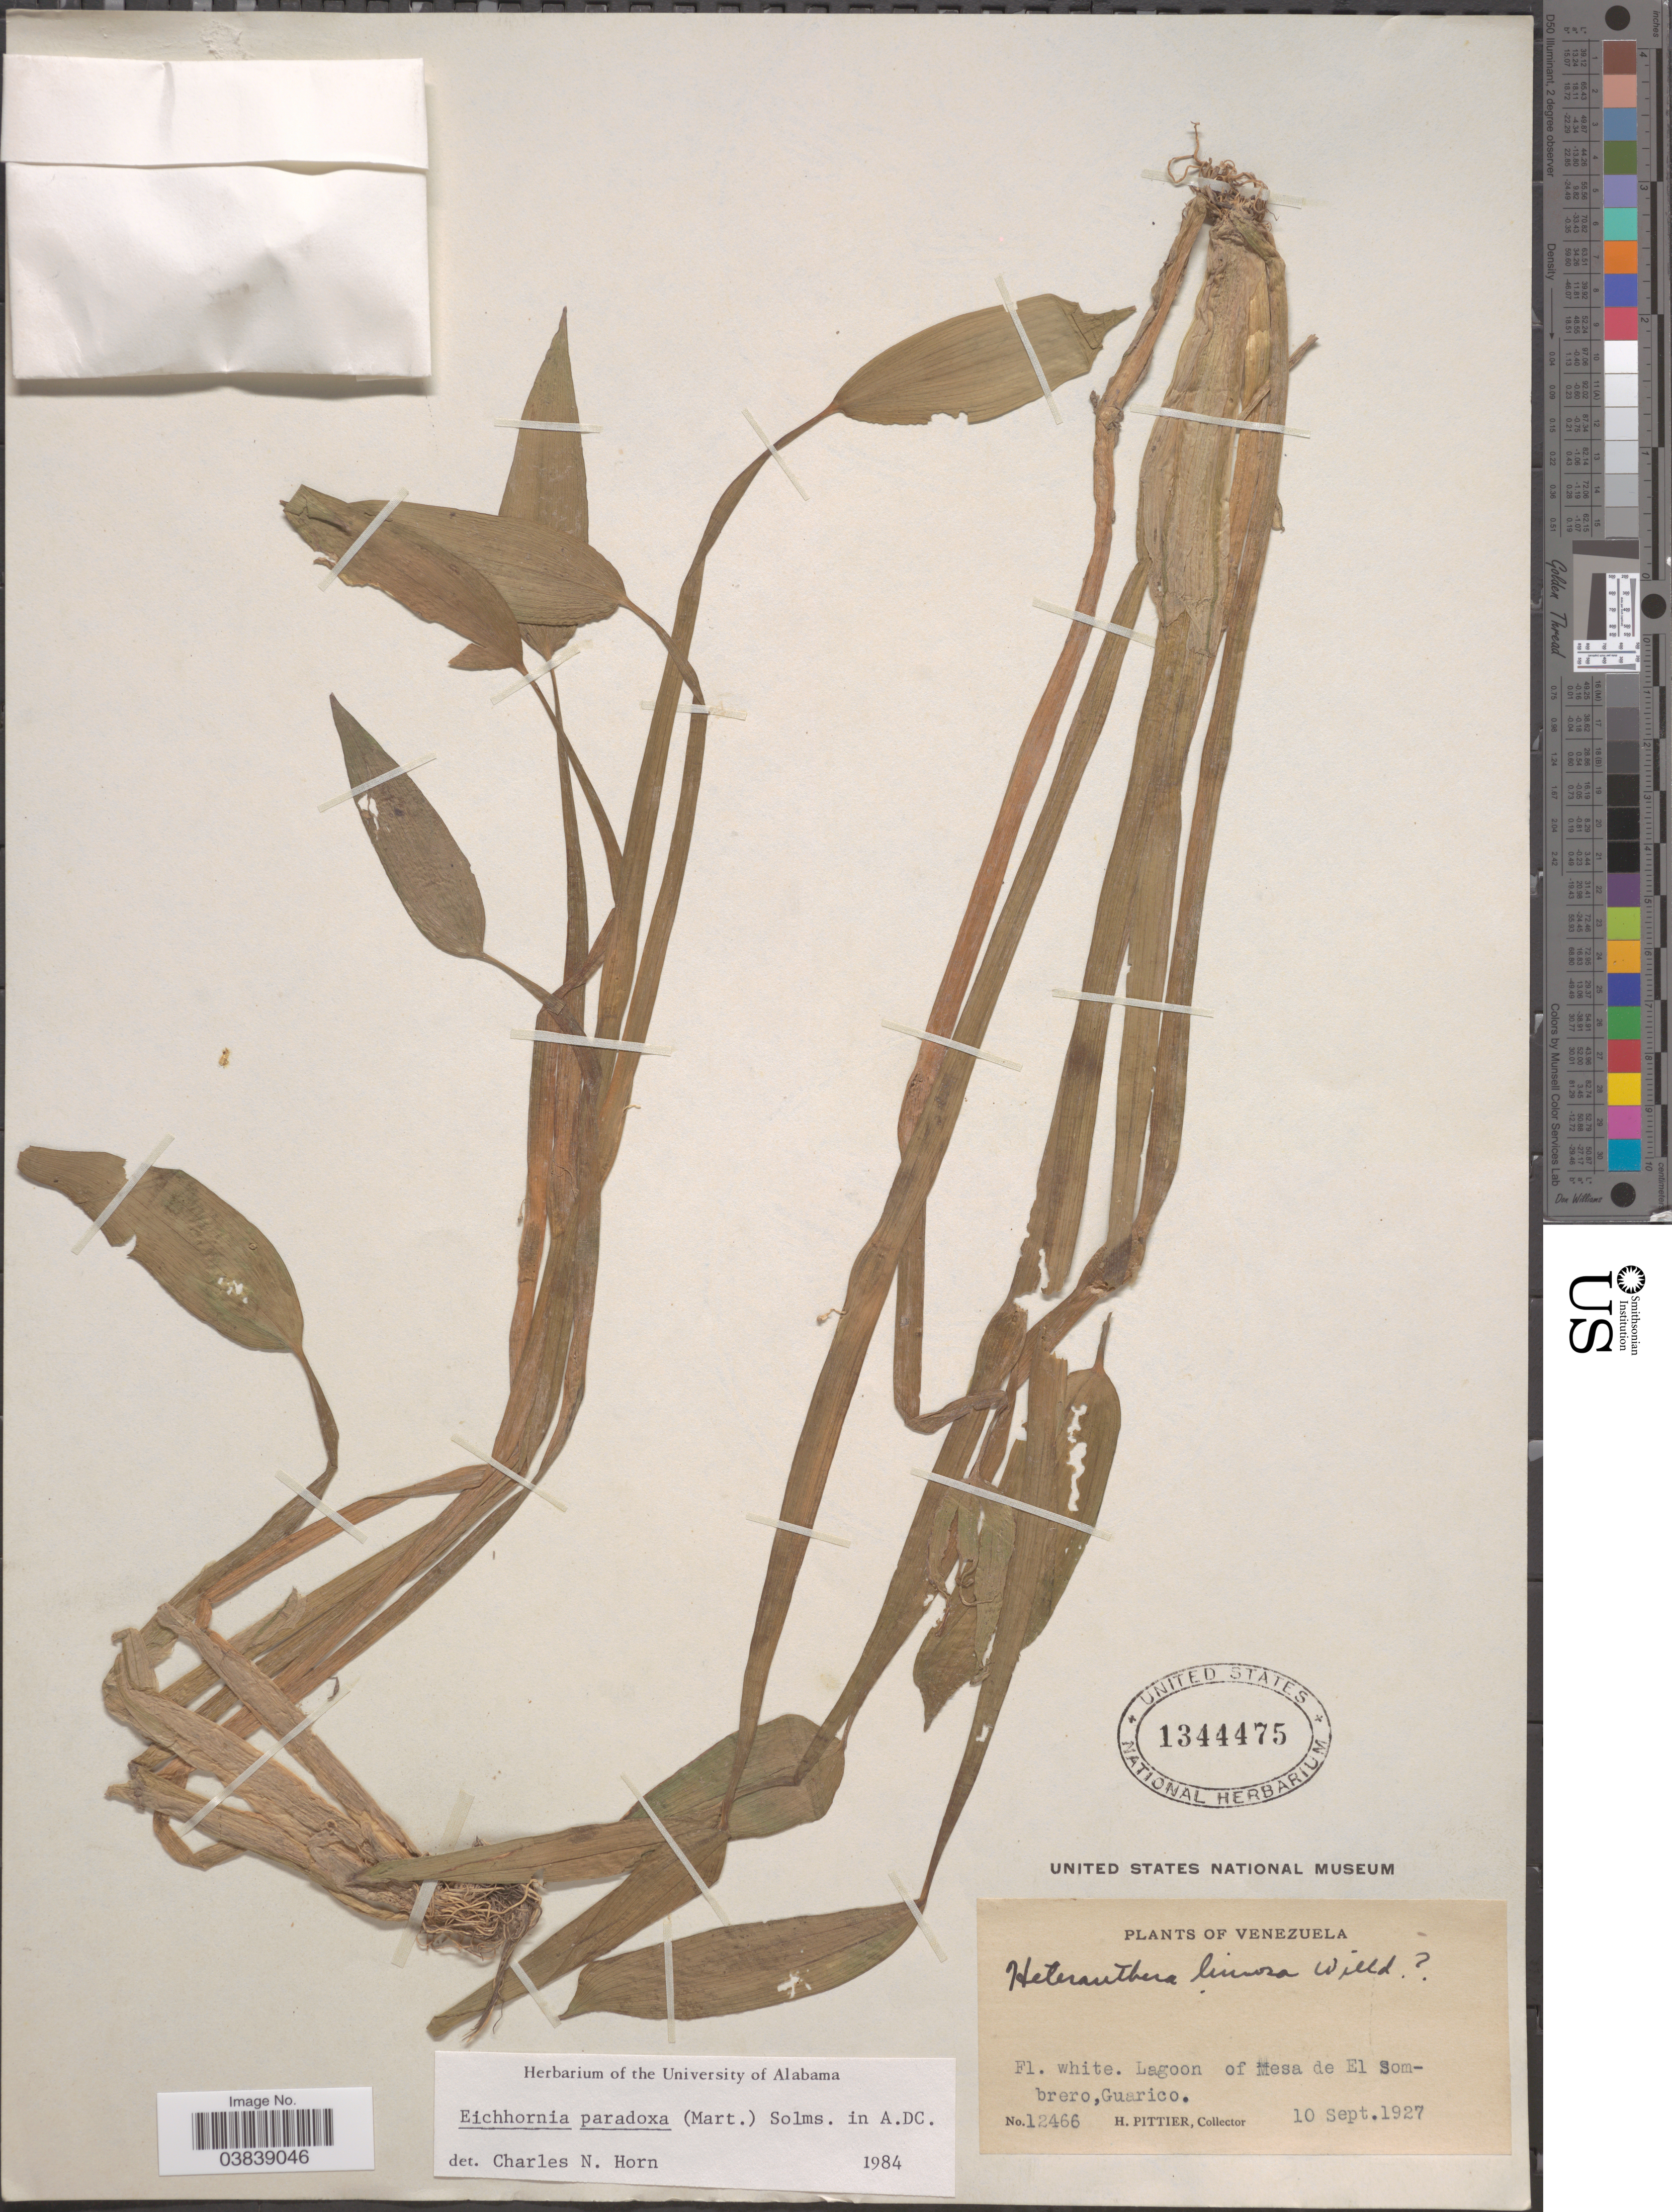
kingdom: Plantae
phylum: Tracheophyta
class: Liliopsida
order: Commelinales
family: Pontederiaceae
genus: Eichhornia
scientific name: Eichhornia paradoxa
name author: Solms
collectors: H. F. Pittier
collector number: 12466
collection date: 1927-09-10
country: Venezuela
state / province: Guarico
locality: Lagoon of Mesa de El Sombrero.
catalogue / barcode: US 1344475